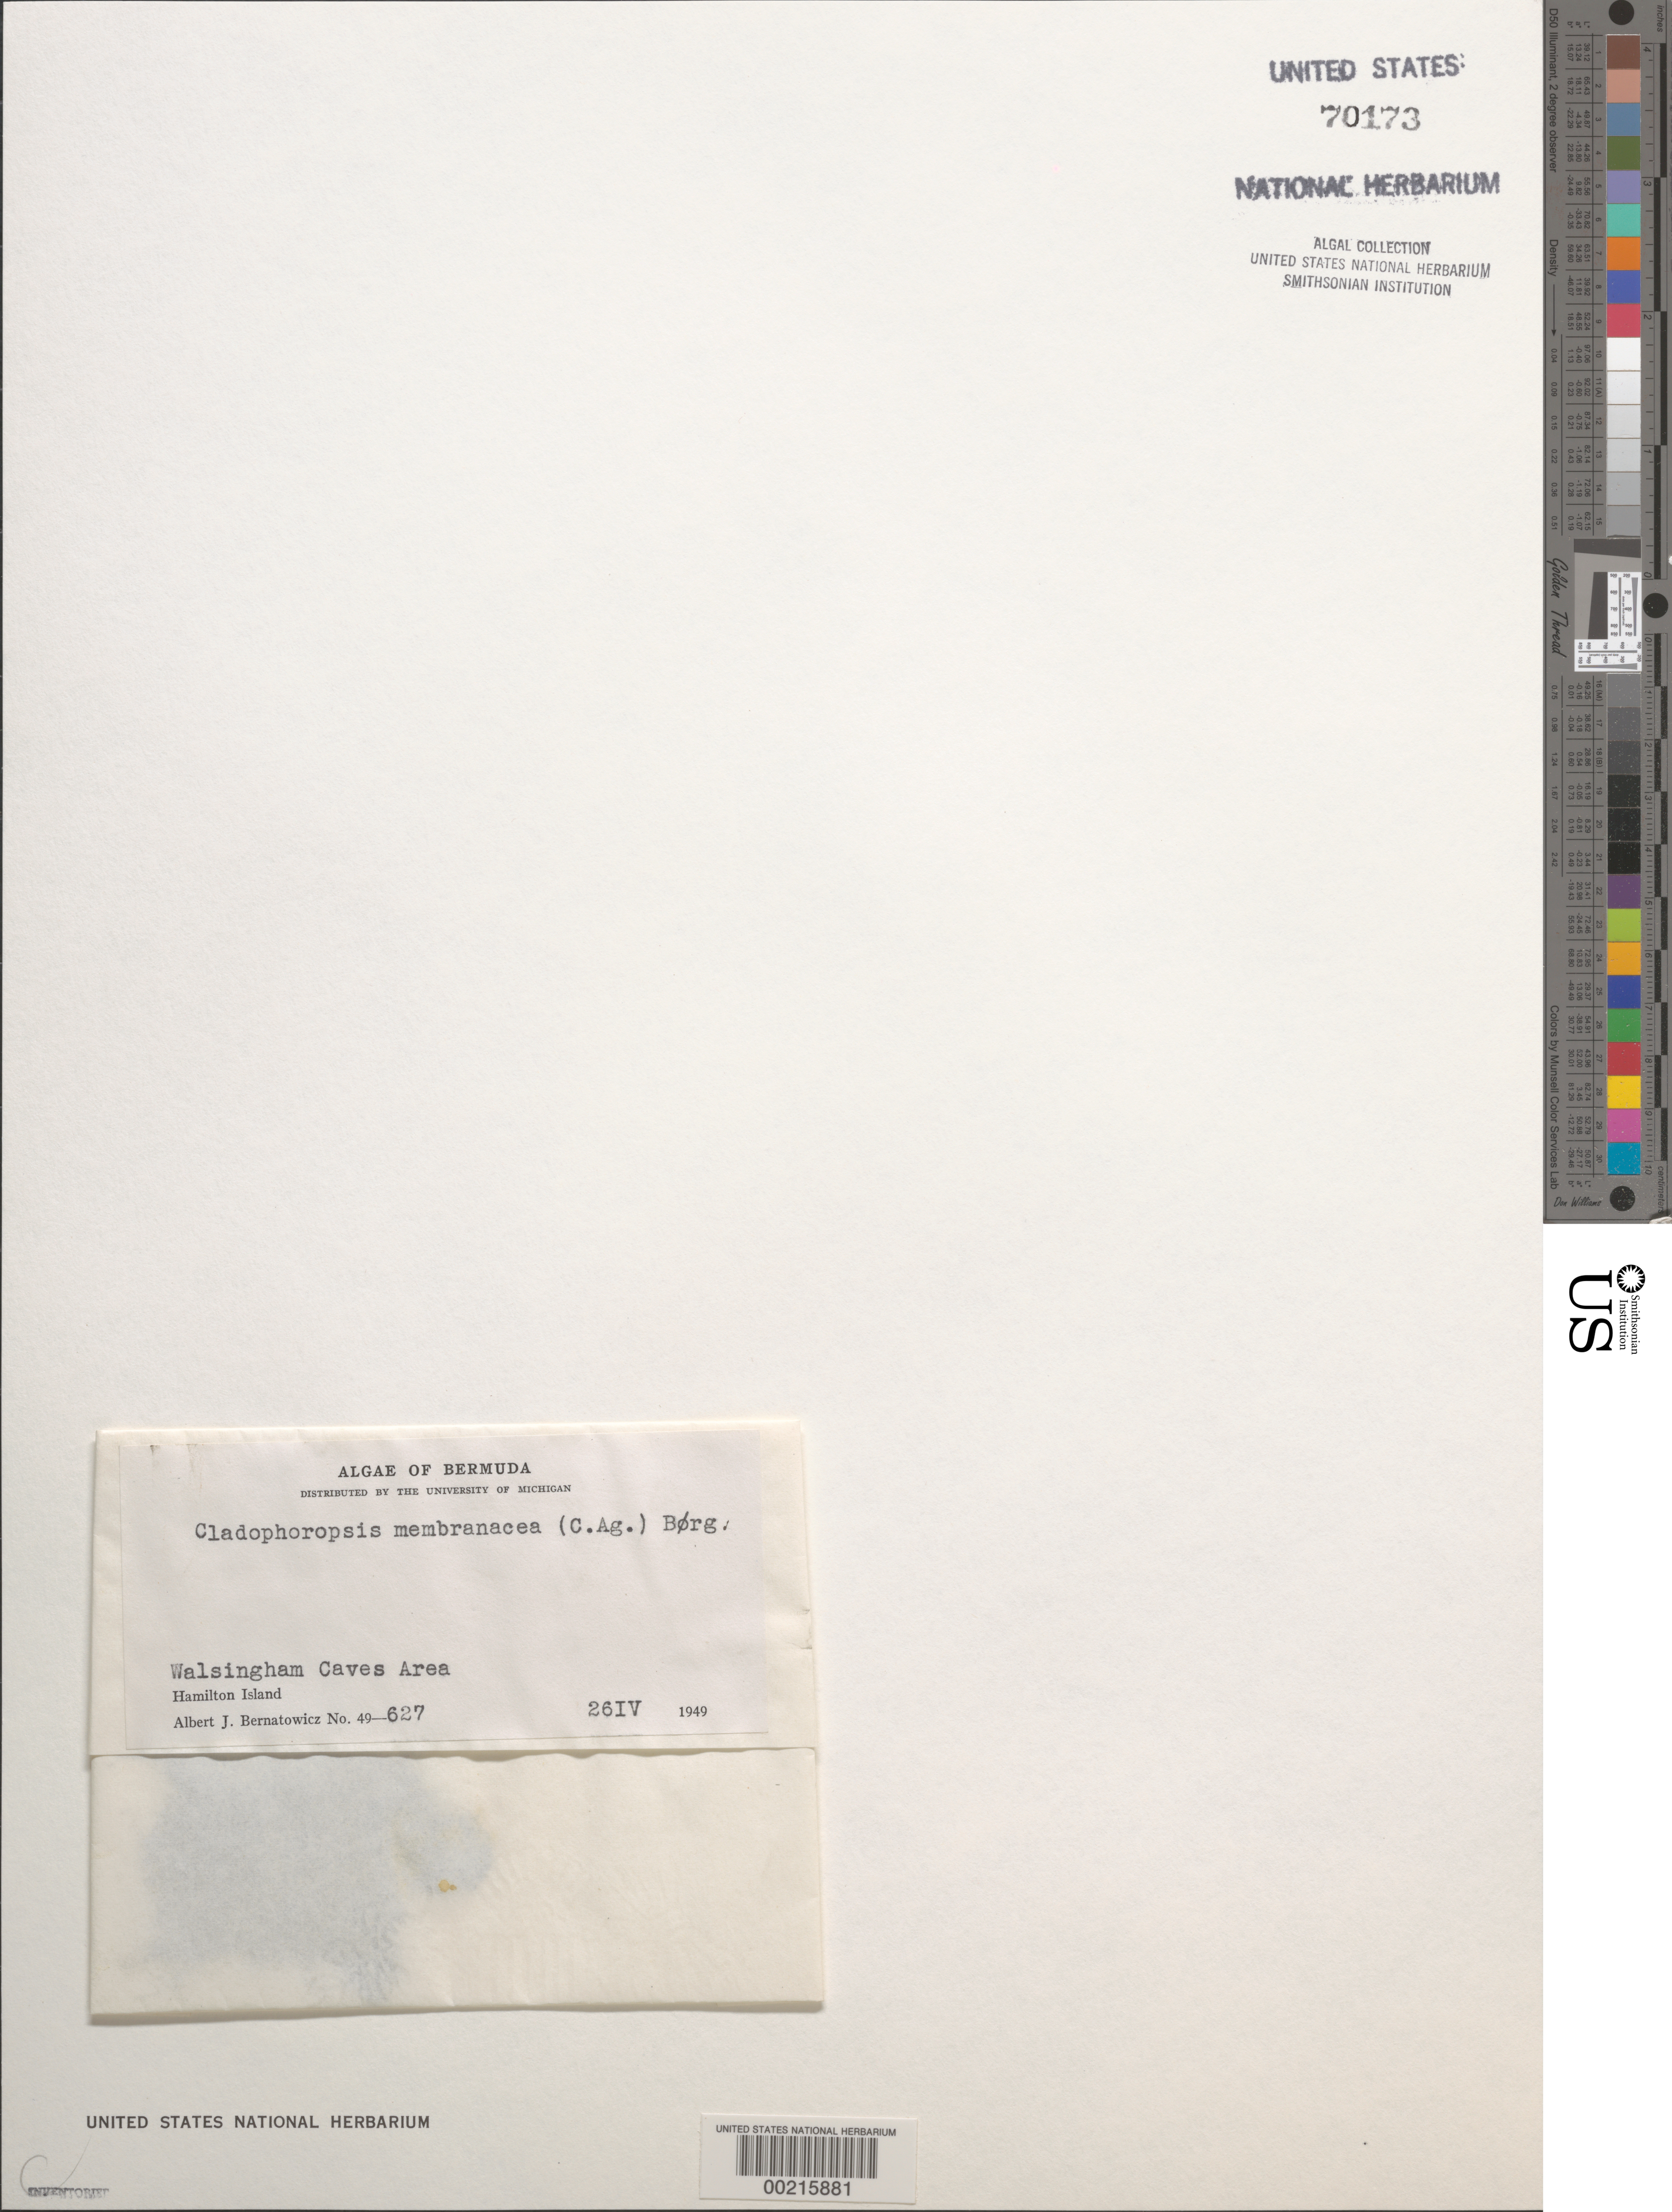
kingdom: Plantae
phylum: Chlorophyta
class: Ulvophyceae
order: Bryopsidales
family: Caulerpaceae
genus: Caulerpa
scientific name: Caulerpa chemnitzia var. vanbossae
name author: (Setch. & N.L. Gardner) Fern.-Garcia & Riosm.-Rod.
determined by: Algae name updating Project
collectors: A. Bernatowicz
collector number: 49-627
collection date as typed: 26 Apr 1949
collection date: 1949-04-26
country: Bermuda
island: Bermuda Island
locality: Walsingham Caves area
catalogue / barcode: US 70173